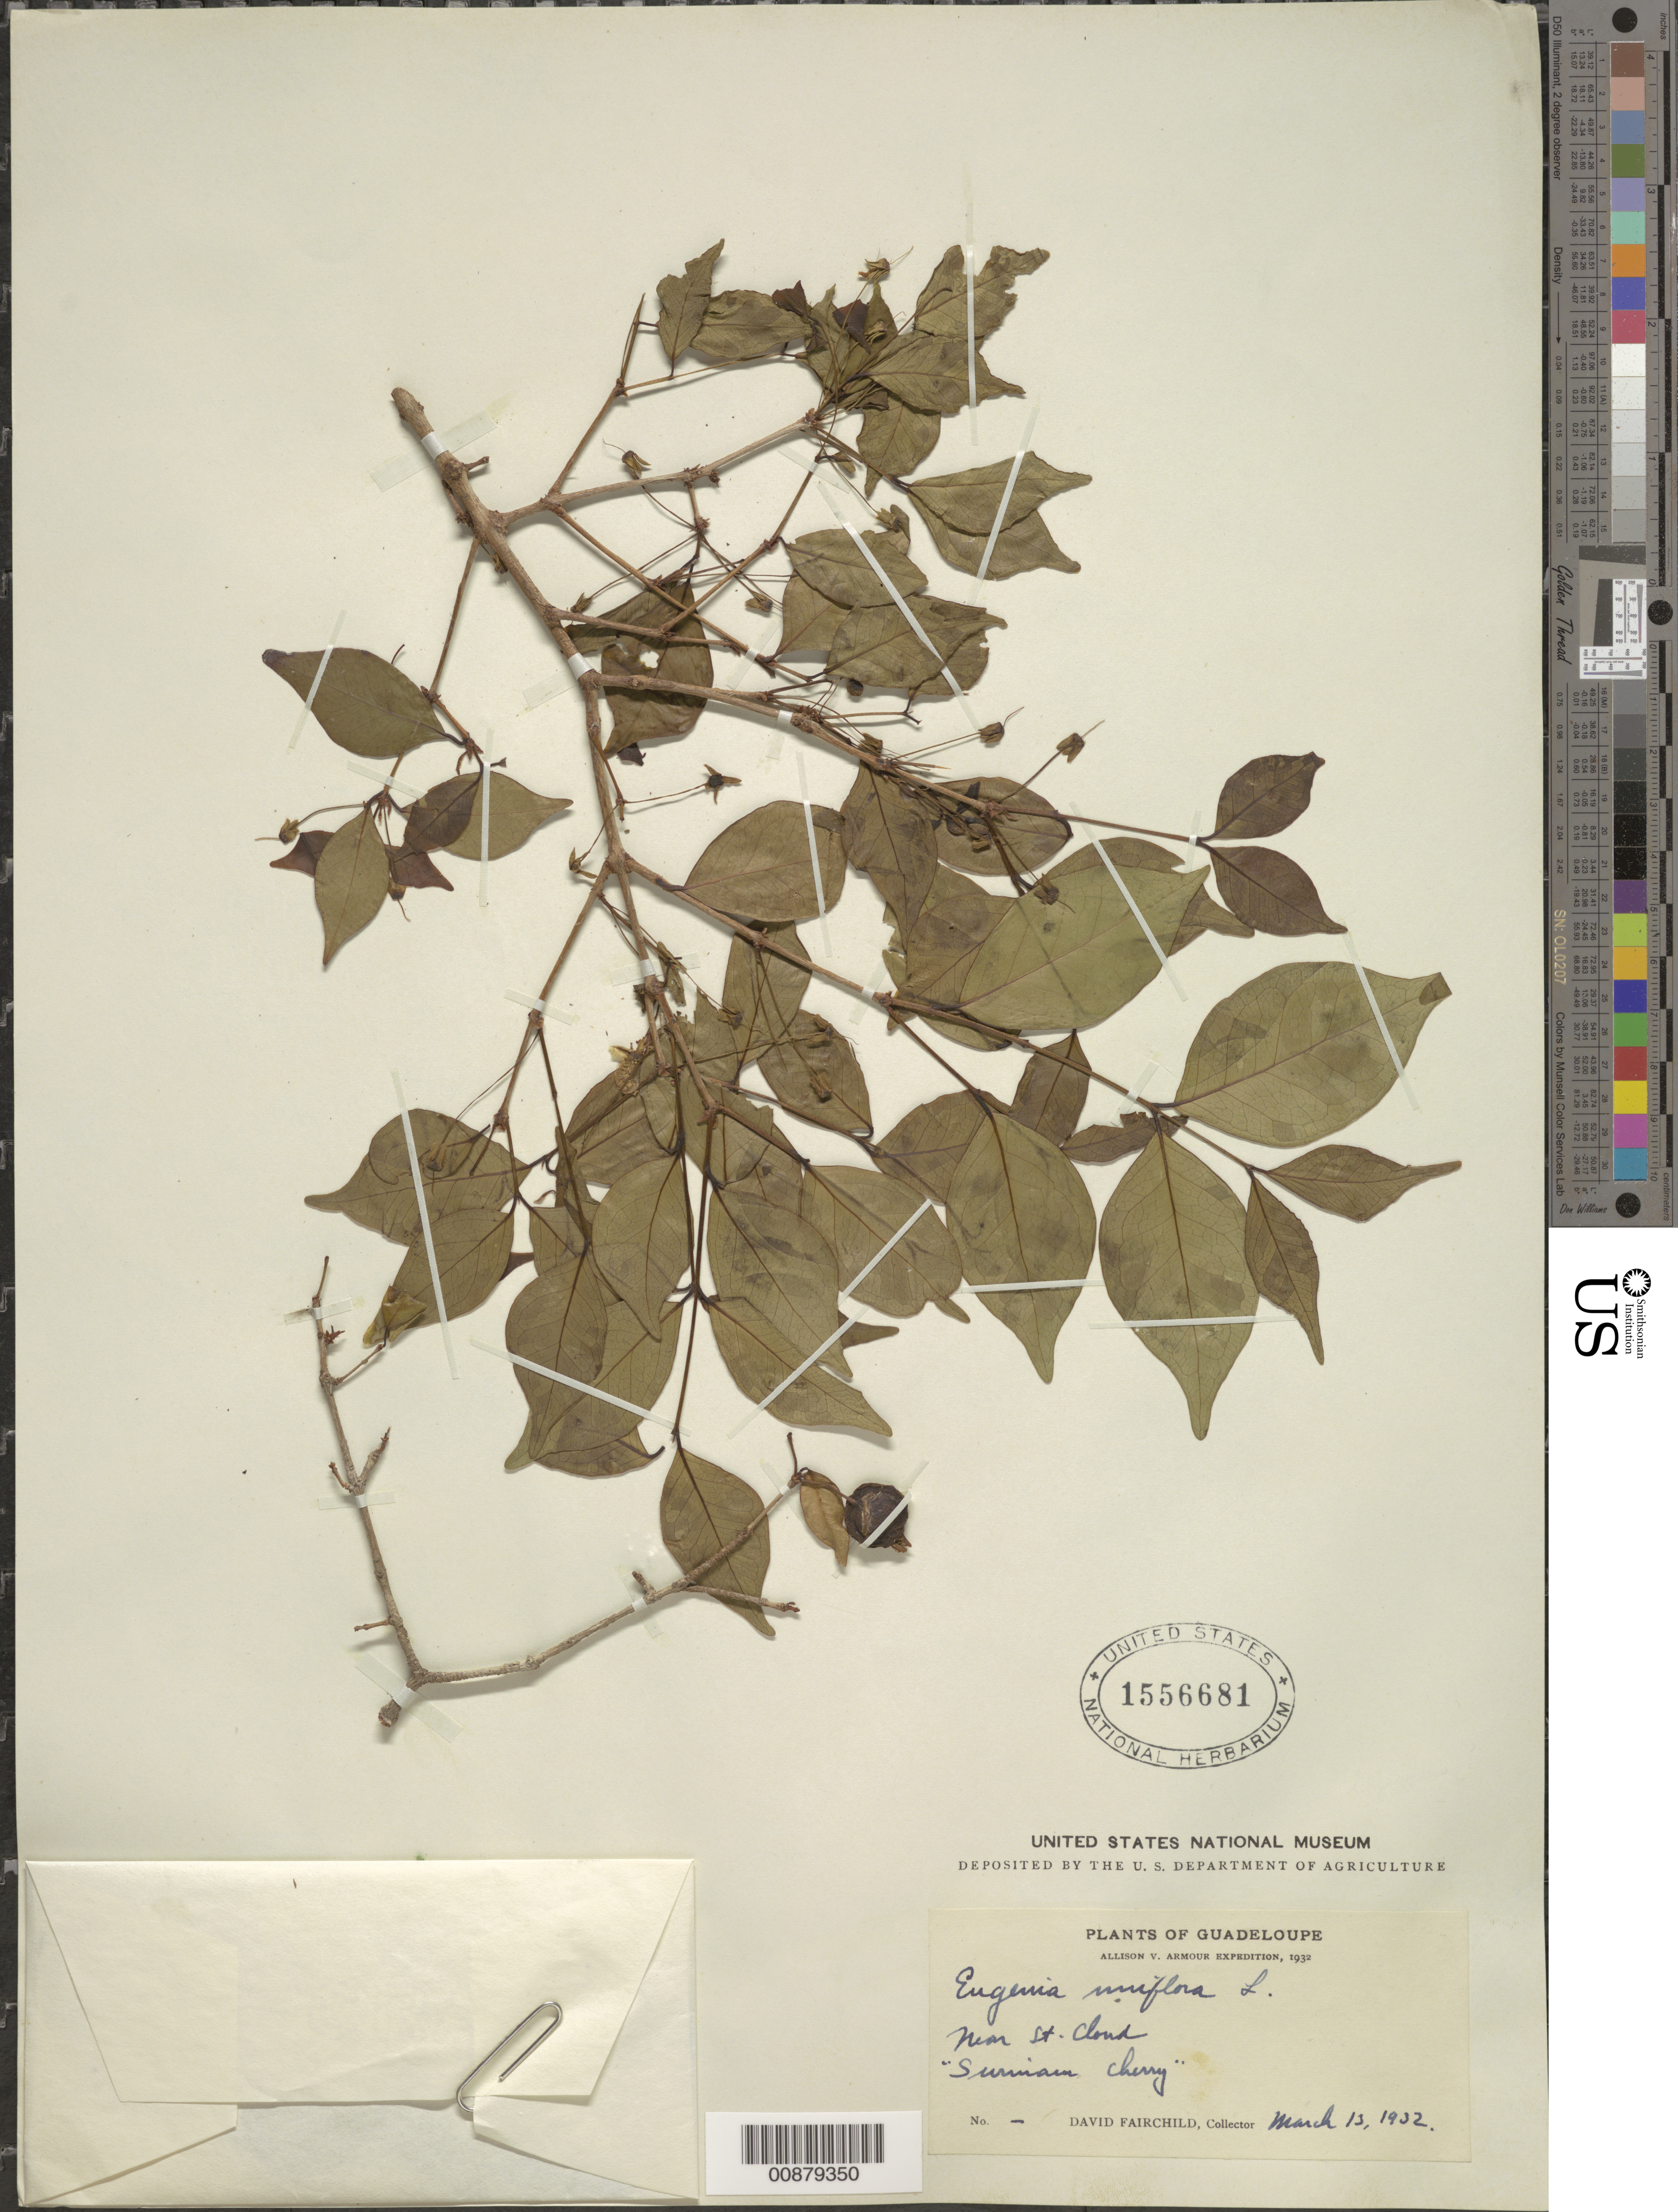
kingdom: Plantae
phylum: Tracheophyta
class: Magnoliopsida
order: Myrtales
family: Myrtaceae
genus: Eugenia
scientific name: Eugenia uniflora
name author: L.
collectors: D. Fairchild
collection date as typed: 13 Mar 1932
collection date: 1932-03-13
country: Guadeloupe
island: Basse Terre [Guadeloupe]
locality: Near St. Cloud. Allison V. Armour Expedition, 1932.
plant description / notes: Common name: Surinam Cherry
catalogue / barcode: US 1556681